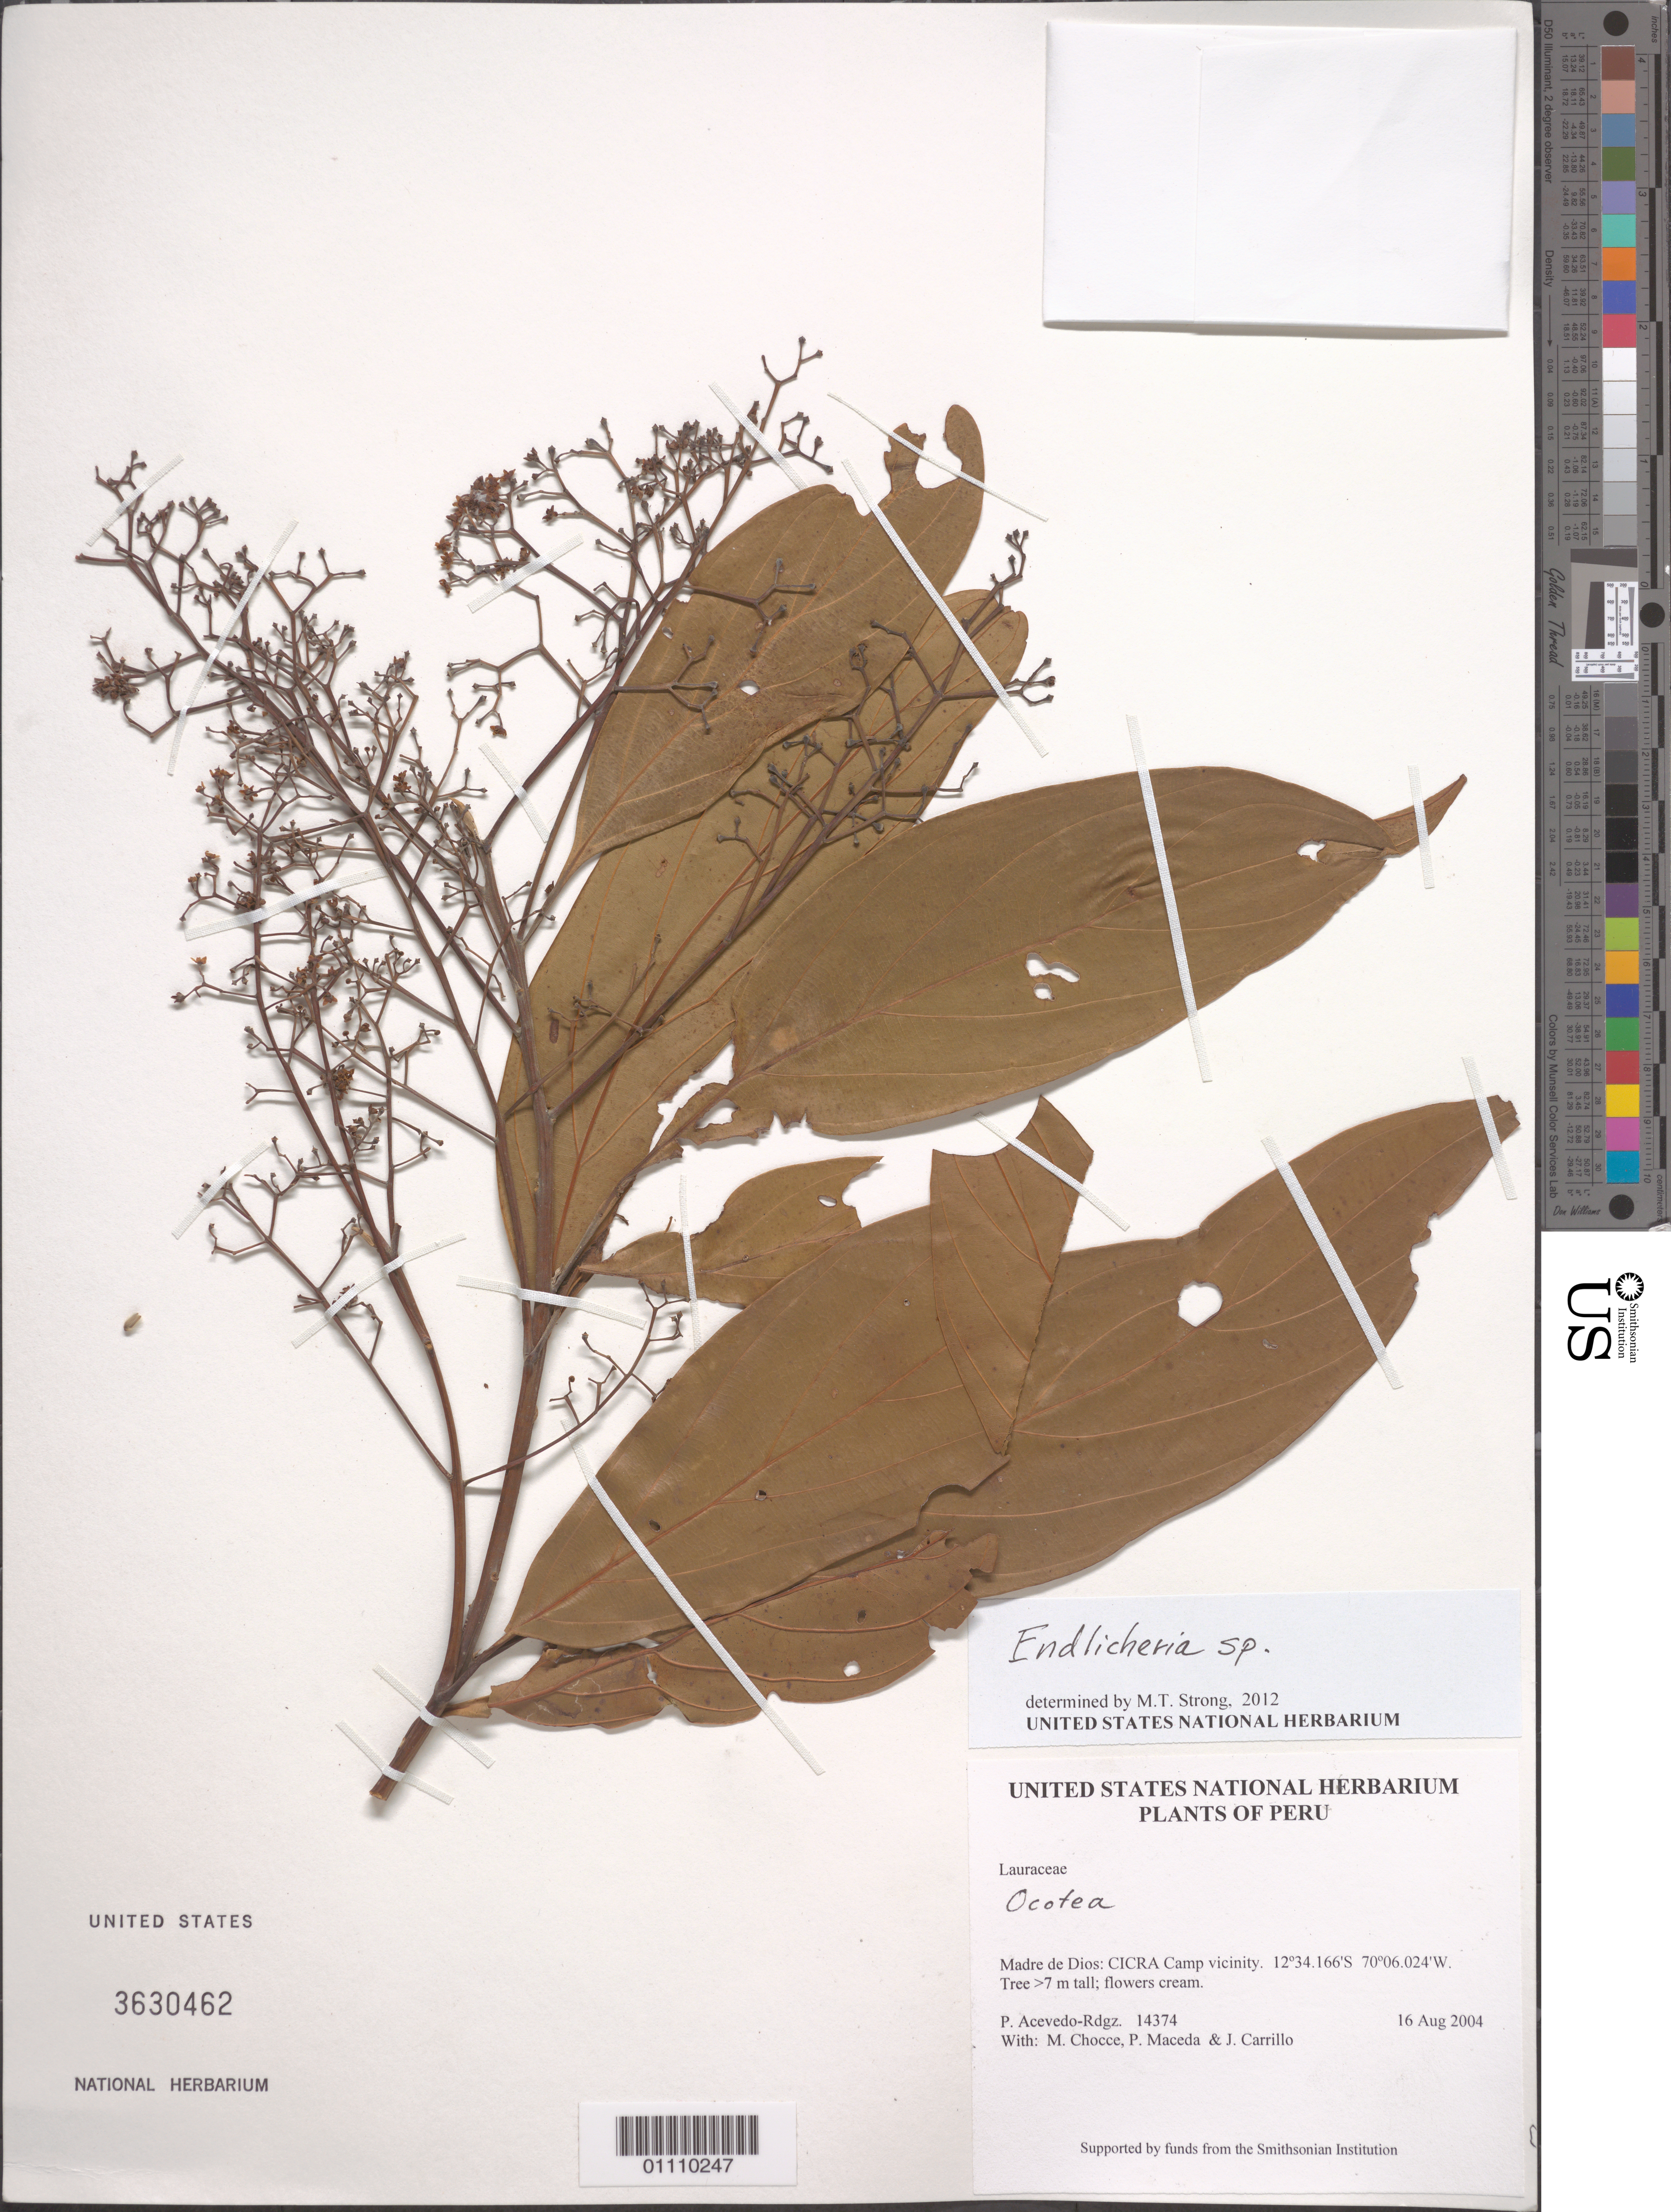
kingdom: Plantae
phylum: Tracheophyta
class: Magnoliopsida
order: Laurales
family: Lauraceae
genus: Endlicheria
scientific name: Endlicheria sp.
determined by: Strong, M. T., (US), Smithsonian Institution - National Museum of Natural History (UNITED STATES)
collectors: P. Acevedo-Rodr., M. Chocce, P. Maceda & J. Carrillo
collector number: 14374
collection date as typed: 16 Aug 2004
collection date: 2004-08-16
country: Peru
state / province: Madre de Dios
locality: Madre de Dios: CICRA Camp vicinity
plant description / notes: K, MO, NY, GH, F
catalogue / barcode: US 3630462